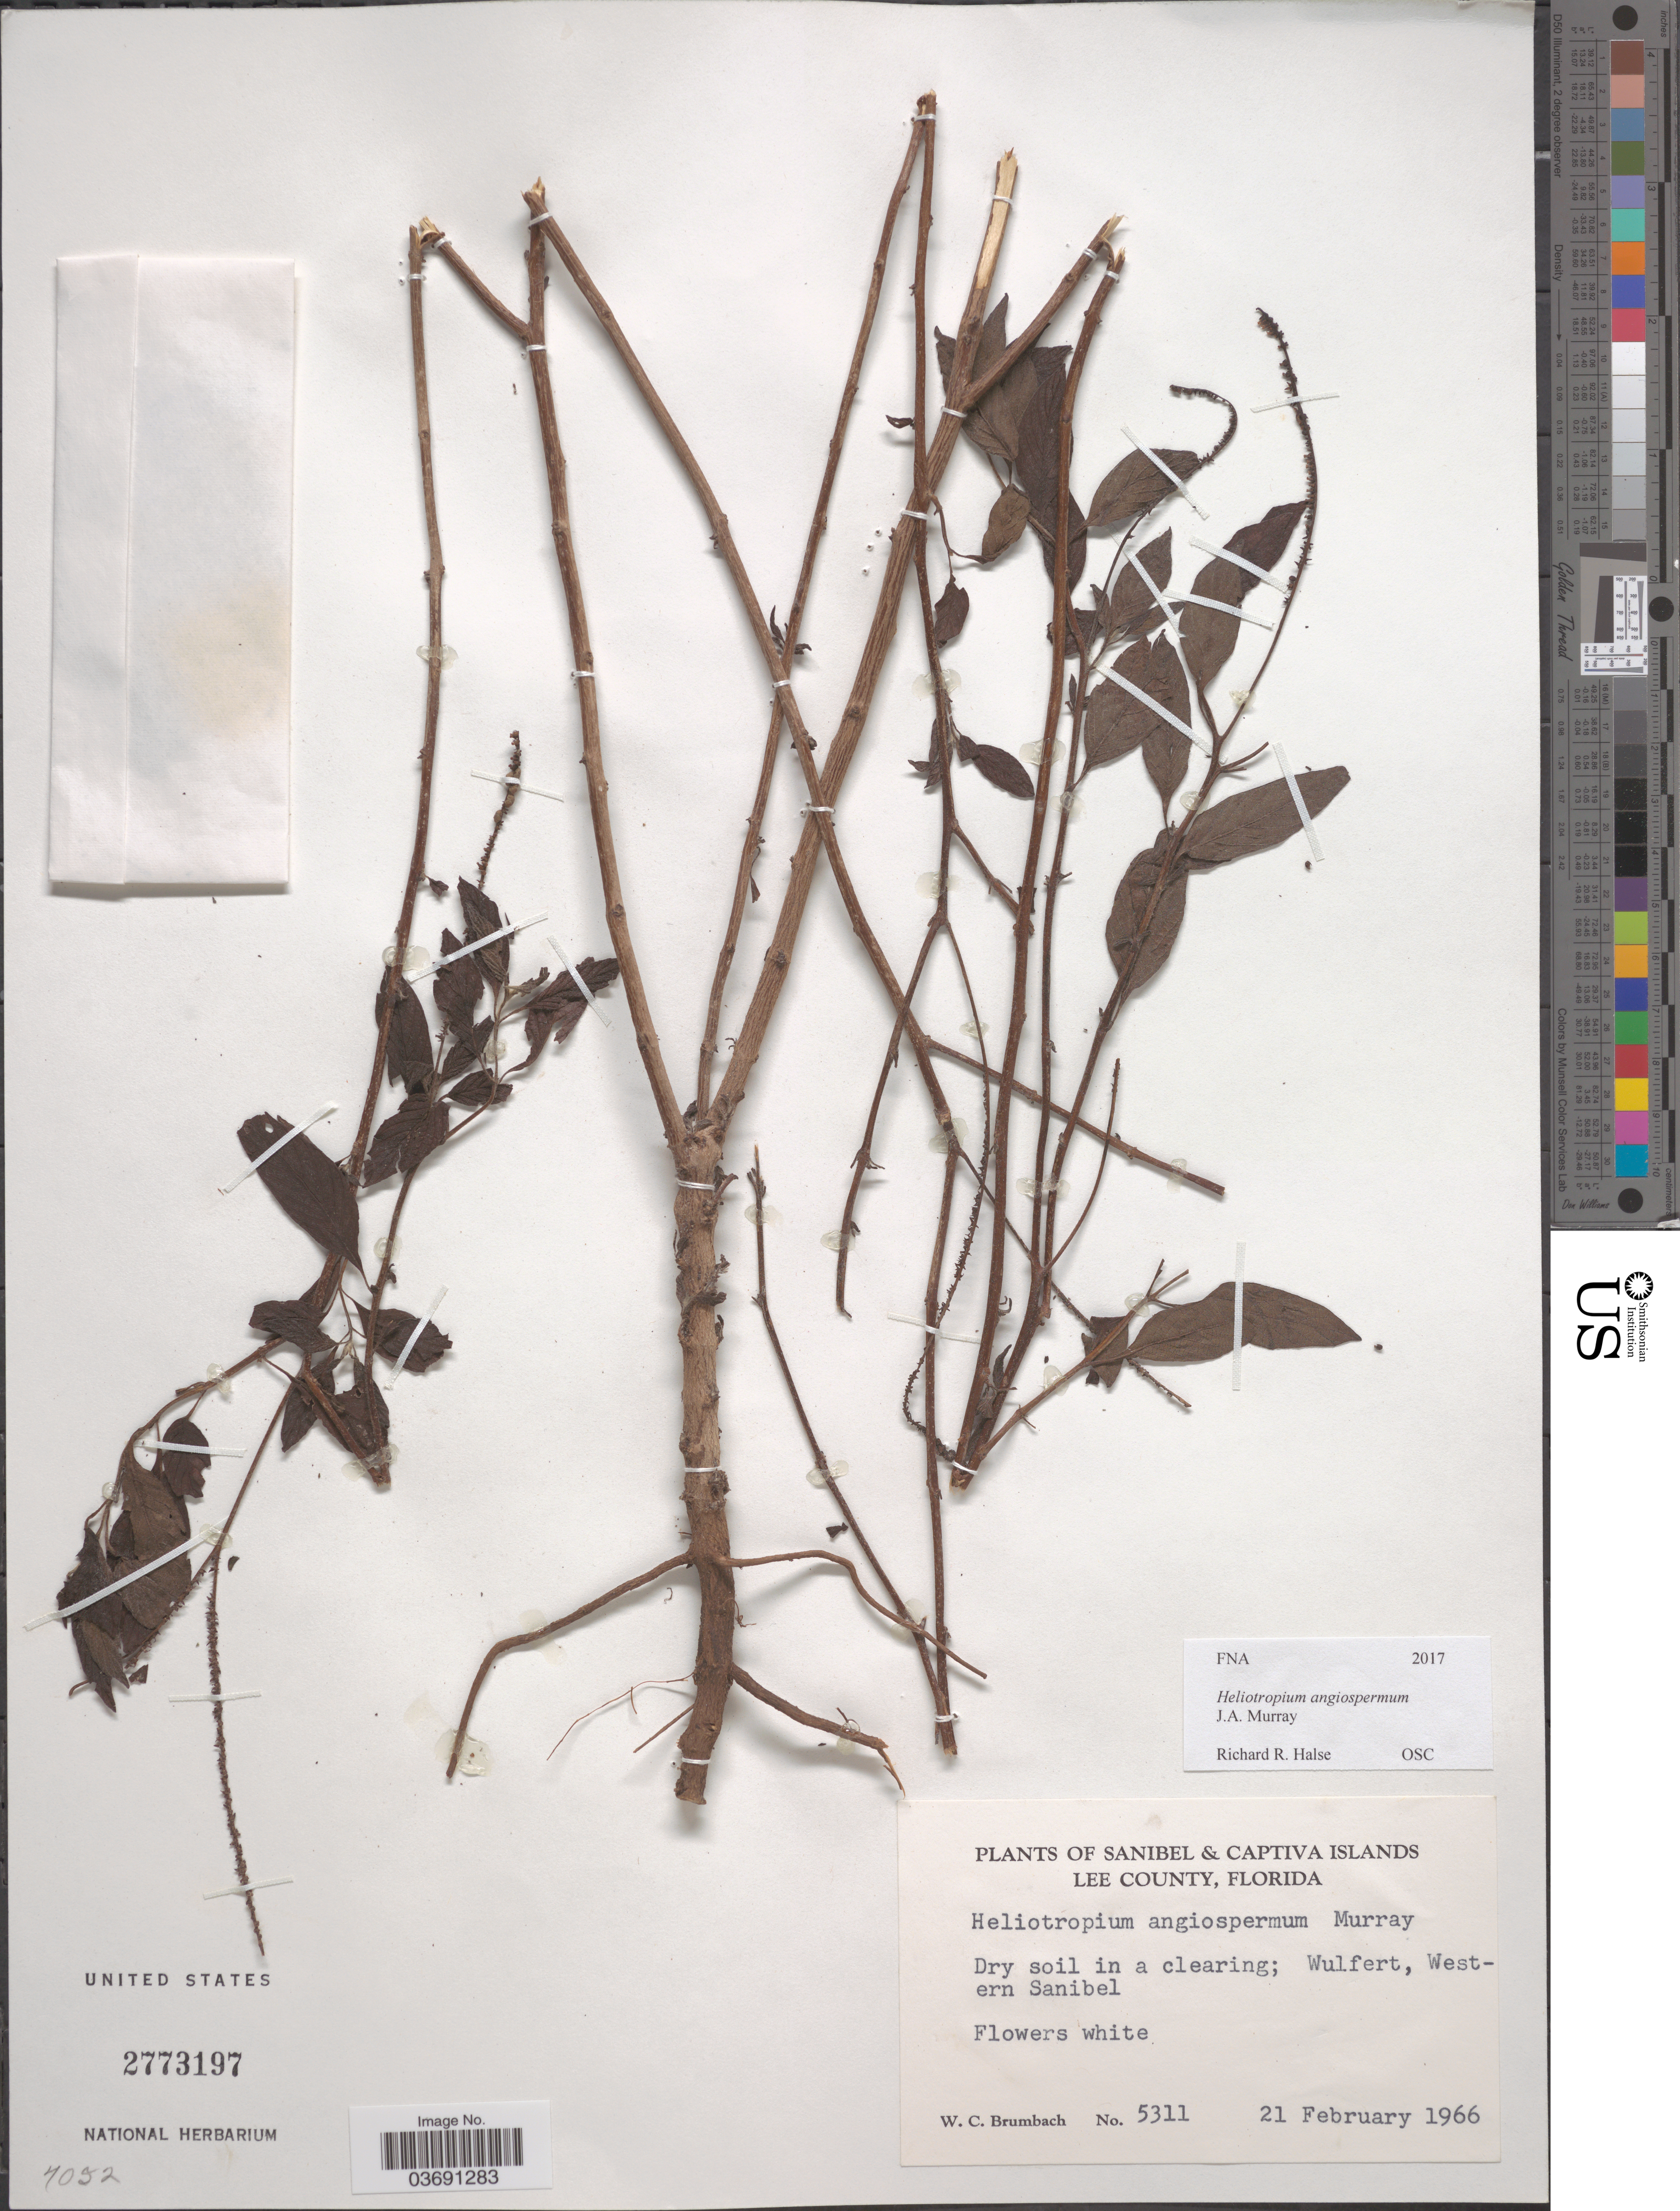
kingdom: Plantae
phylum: Tracheophyta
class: Magnoliopsida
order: Boraginales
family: Heliotropiaceae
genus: Heliotropium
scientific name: Heliotropium angiospermum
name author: Murray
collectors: W. C. Brumbach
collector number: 5311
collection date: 1966-02-21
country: United States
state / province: Florida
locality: Sanibel Island. Lee County. Wufert, Western Sanibel.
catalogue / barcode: US 2773197